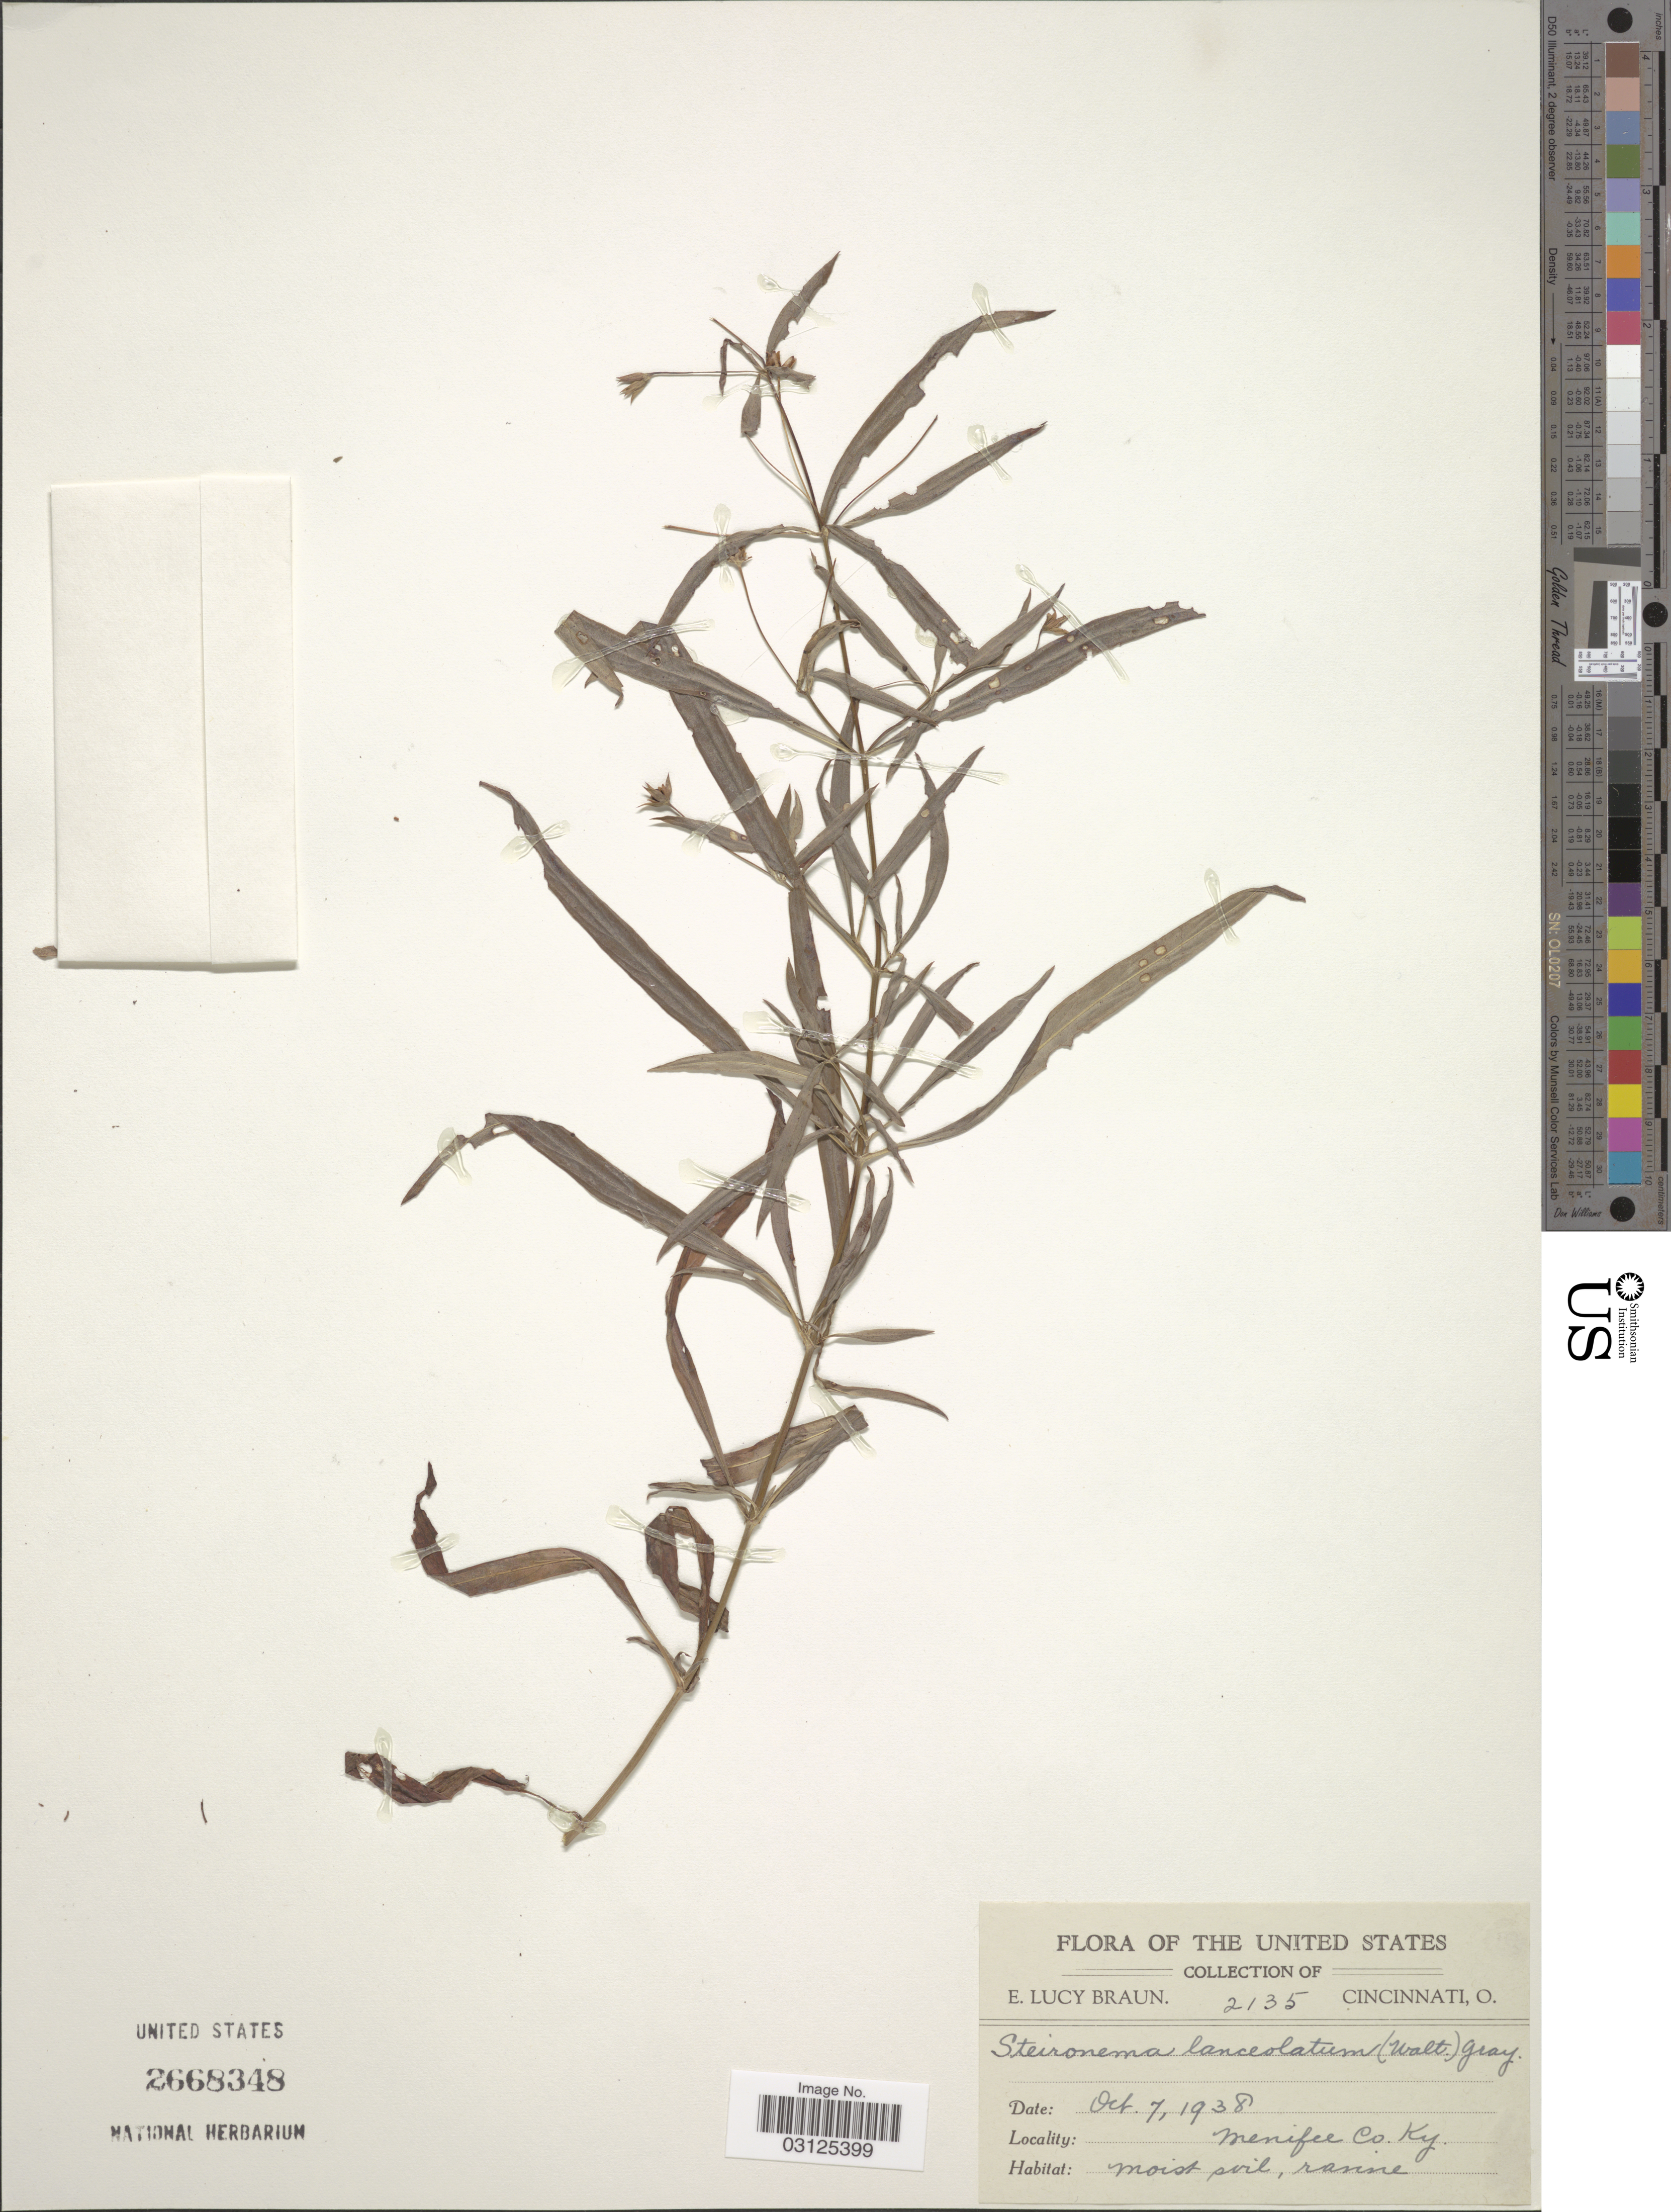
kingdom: Plantae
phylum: Tracheophyta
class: Magnoliopsida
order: Ericales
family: Primulaceae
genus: Lysimachia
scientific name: Lysimachia lanceolata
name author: Walter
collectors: E. L. Braun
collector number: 2135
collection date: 1938-10-07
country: United States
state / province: Kentucky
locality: Menifee Co.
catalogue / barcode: US 2668348